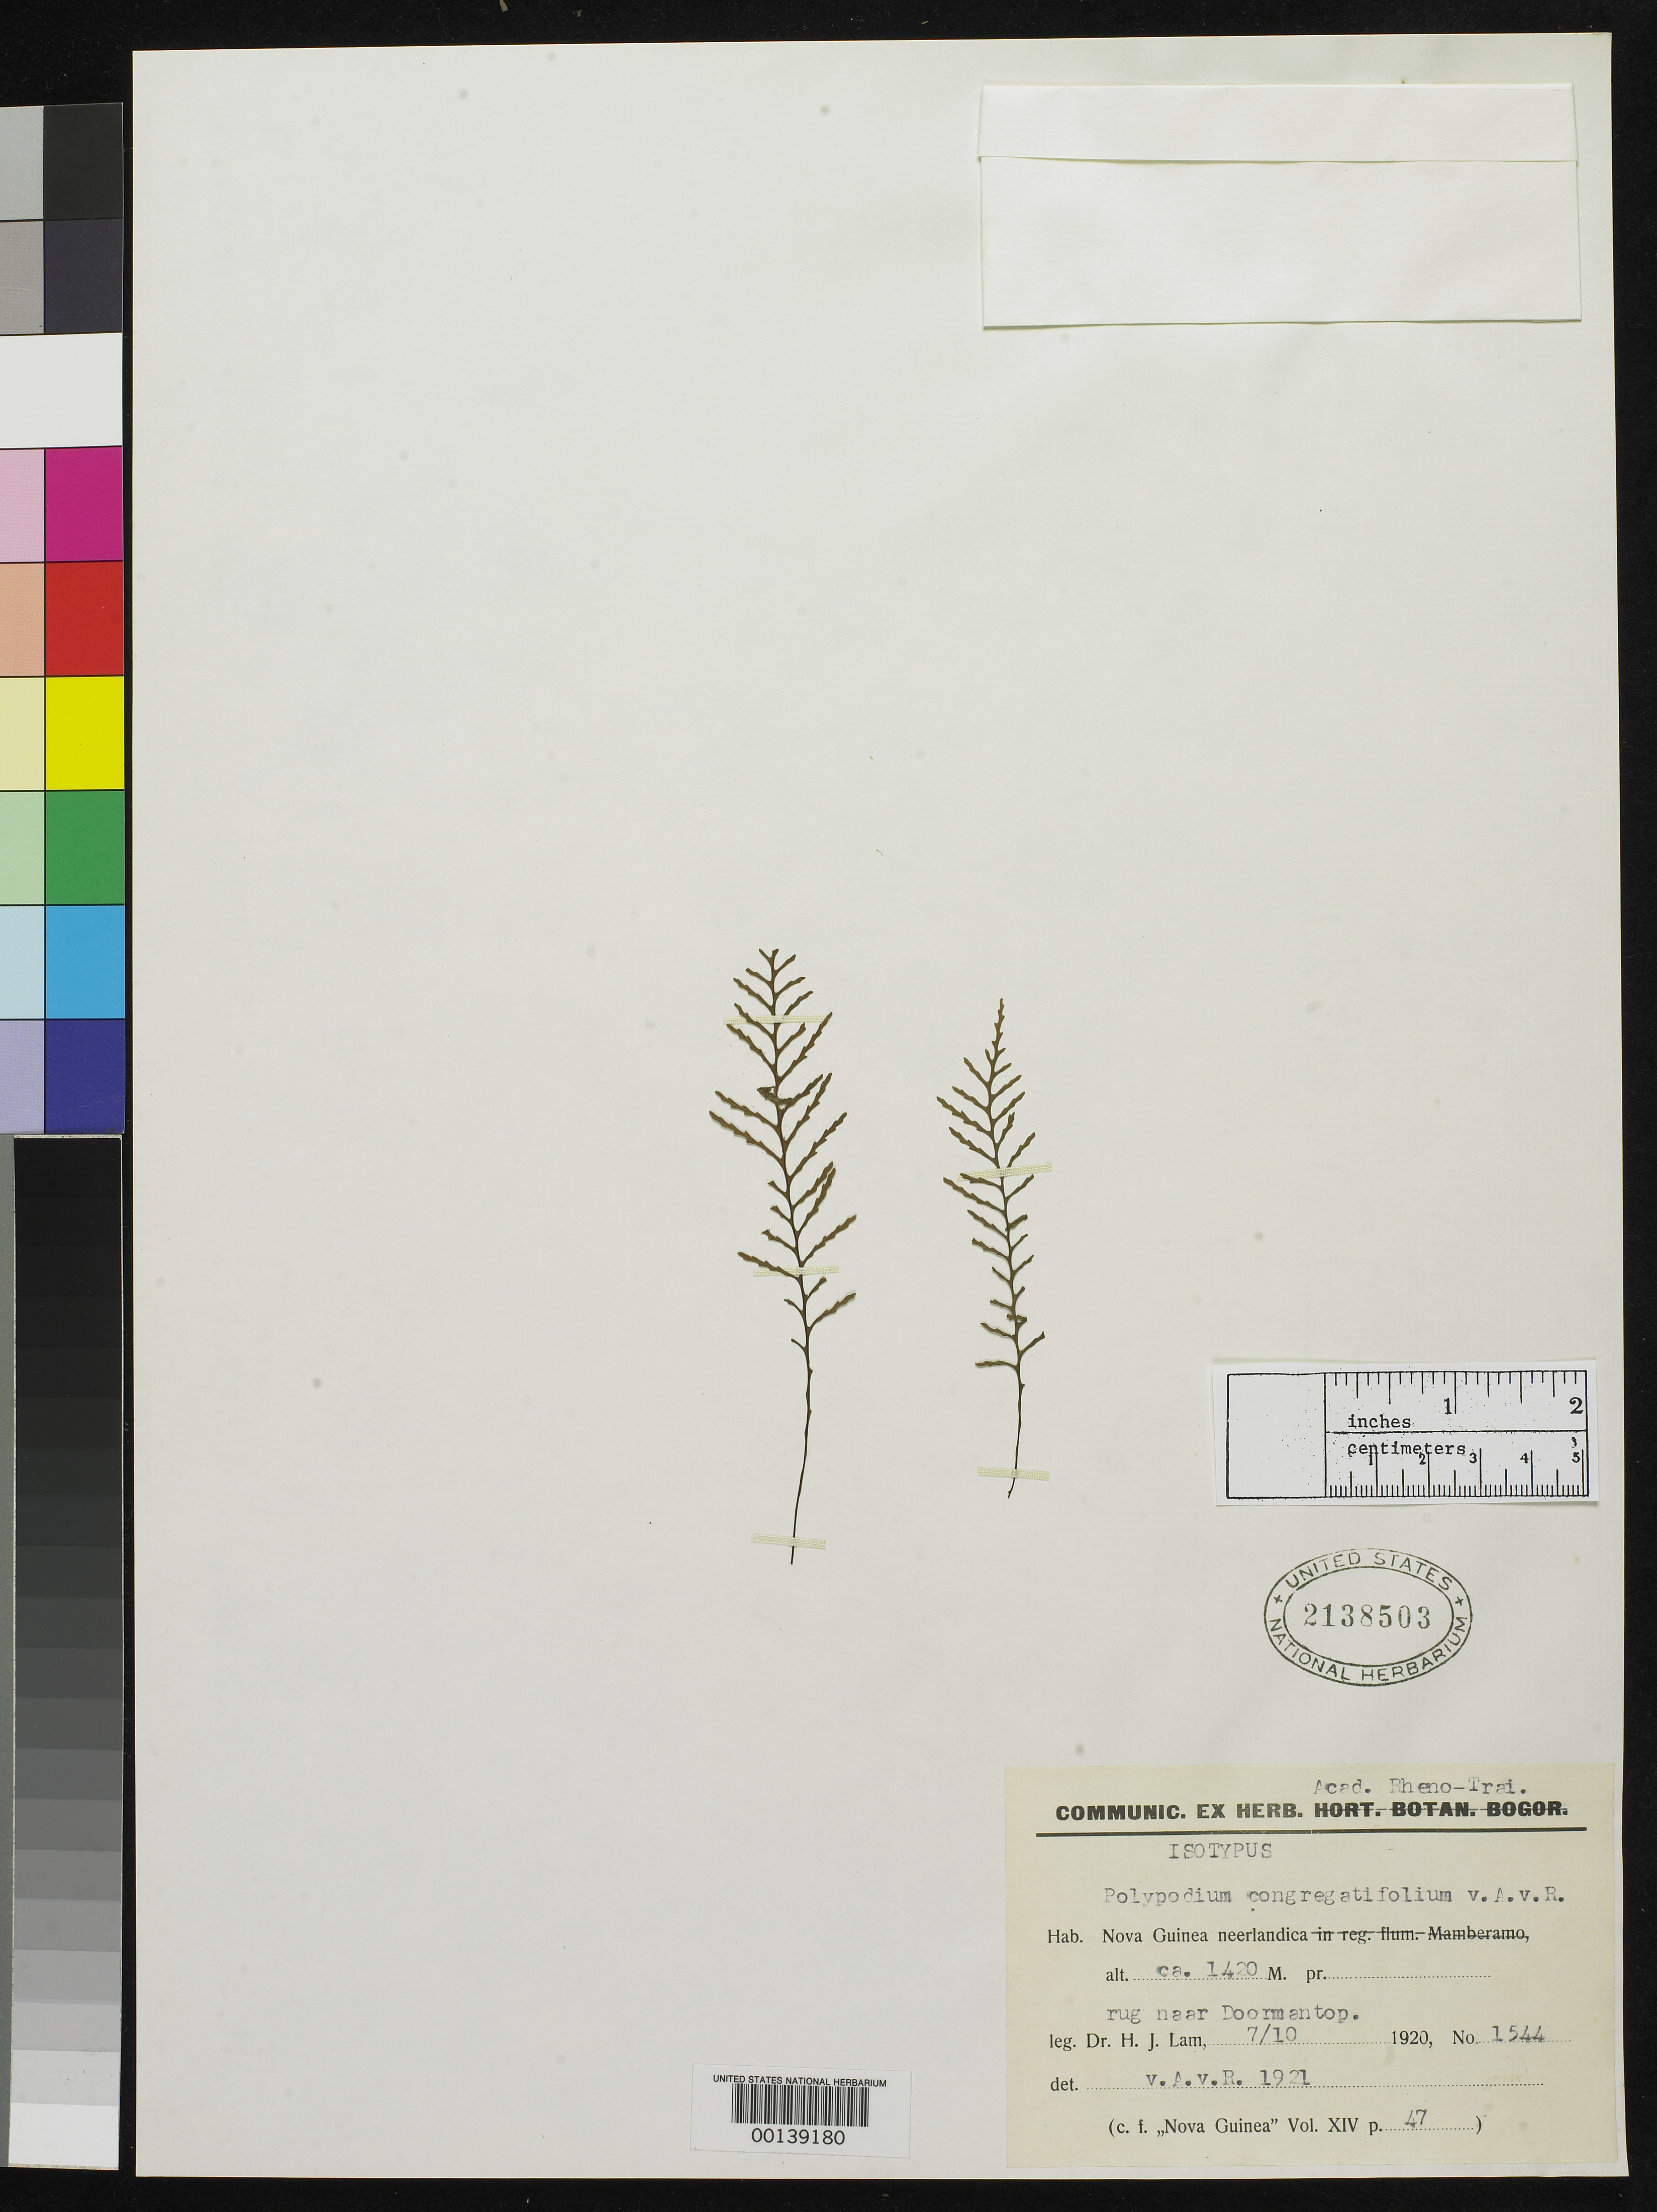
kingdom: Plantae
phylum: Tracheophyta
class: Polypodiopsida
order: Polypodiales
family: Polypodiaceae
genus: Polypodium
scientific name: Polypodium congregatifolium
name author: Alderw.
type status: Isotype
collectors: H. J. Lam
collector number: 1544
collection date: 1920-09-21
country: Indonesia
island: New Guinea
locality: Nova Guinea neerlandica, pr. Doormanrivier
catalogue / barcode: US 2138503